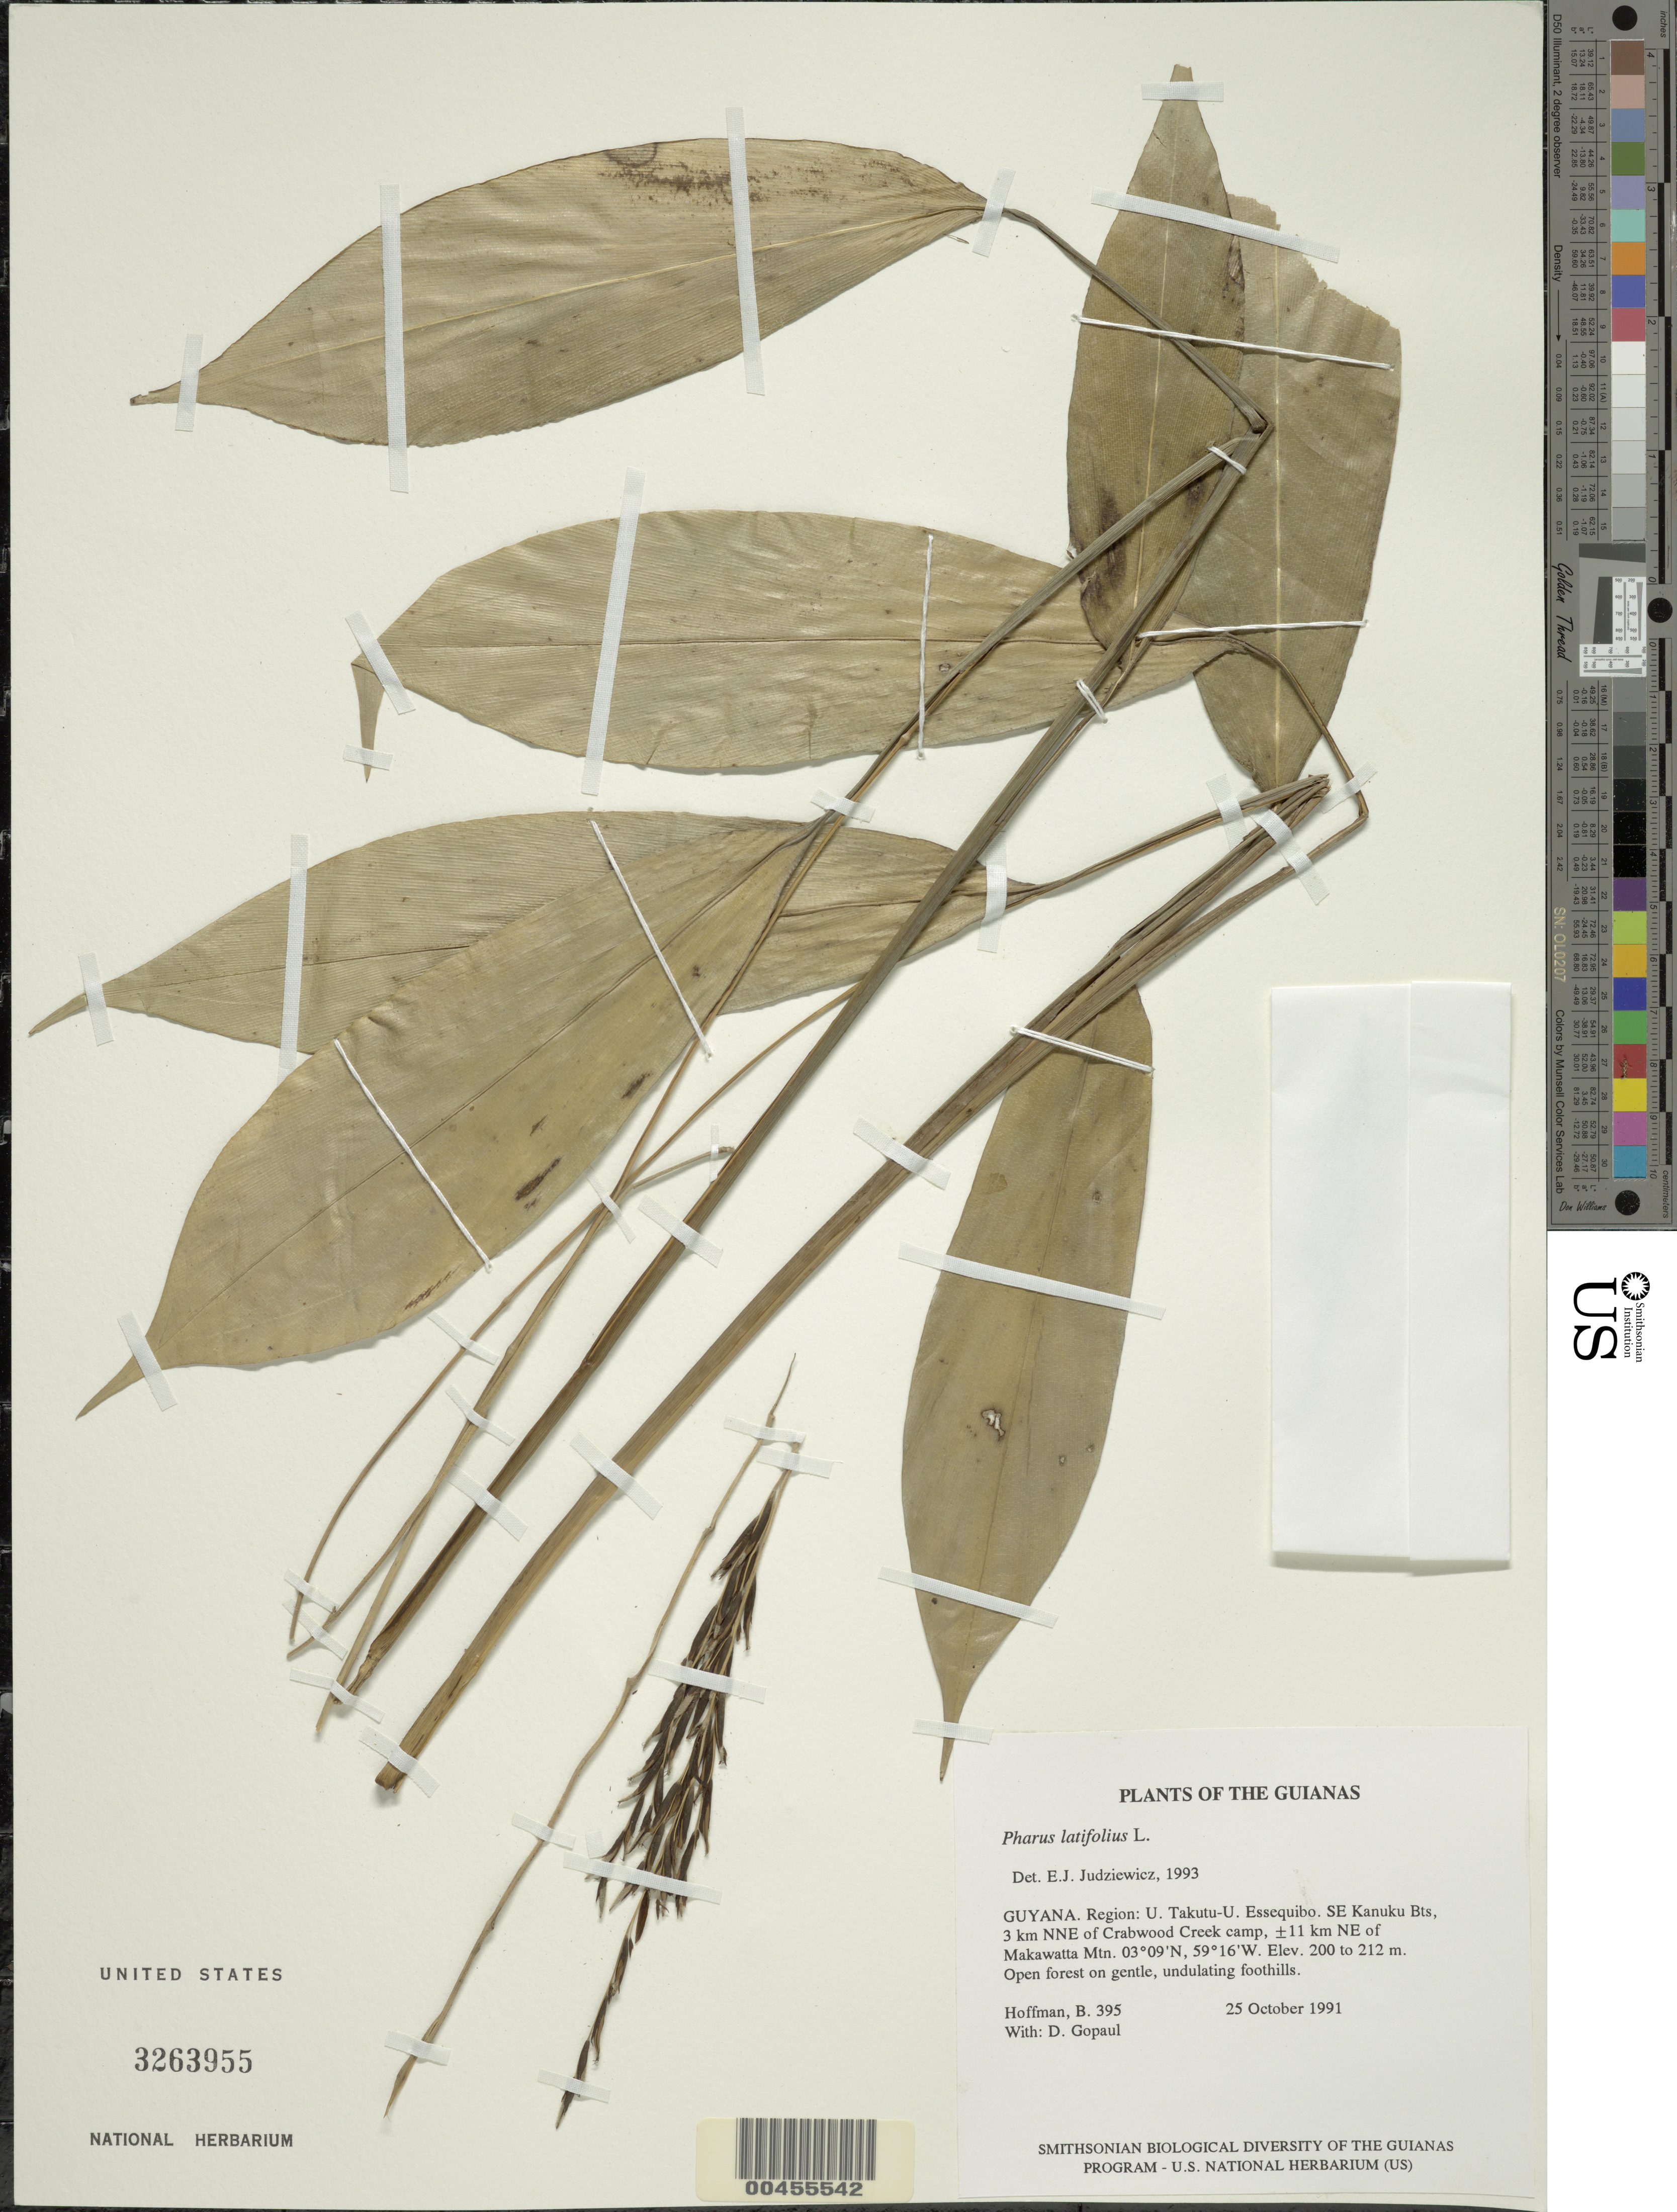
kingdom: Plantae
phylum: Tracheophyta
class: Liliopsida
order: Poales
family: Poaceae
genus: Pharus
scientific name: Pharus latifolius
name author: L.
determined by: Judziewicz, E. J.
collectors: B. Hoffman & D. Gopaul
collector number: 395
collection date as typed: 25 October 1991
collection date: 1991-10-25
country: Guyana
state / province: U. Takutu-U. Essequibo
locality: SE Kanuku Mts., 3 km NNE of Crabwood Creek camp, ±11 km NE of Makawatta Mountain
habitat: Open forest on gentle, undulating foothills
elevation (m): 200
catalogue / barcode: US 3263955